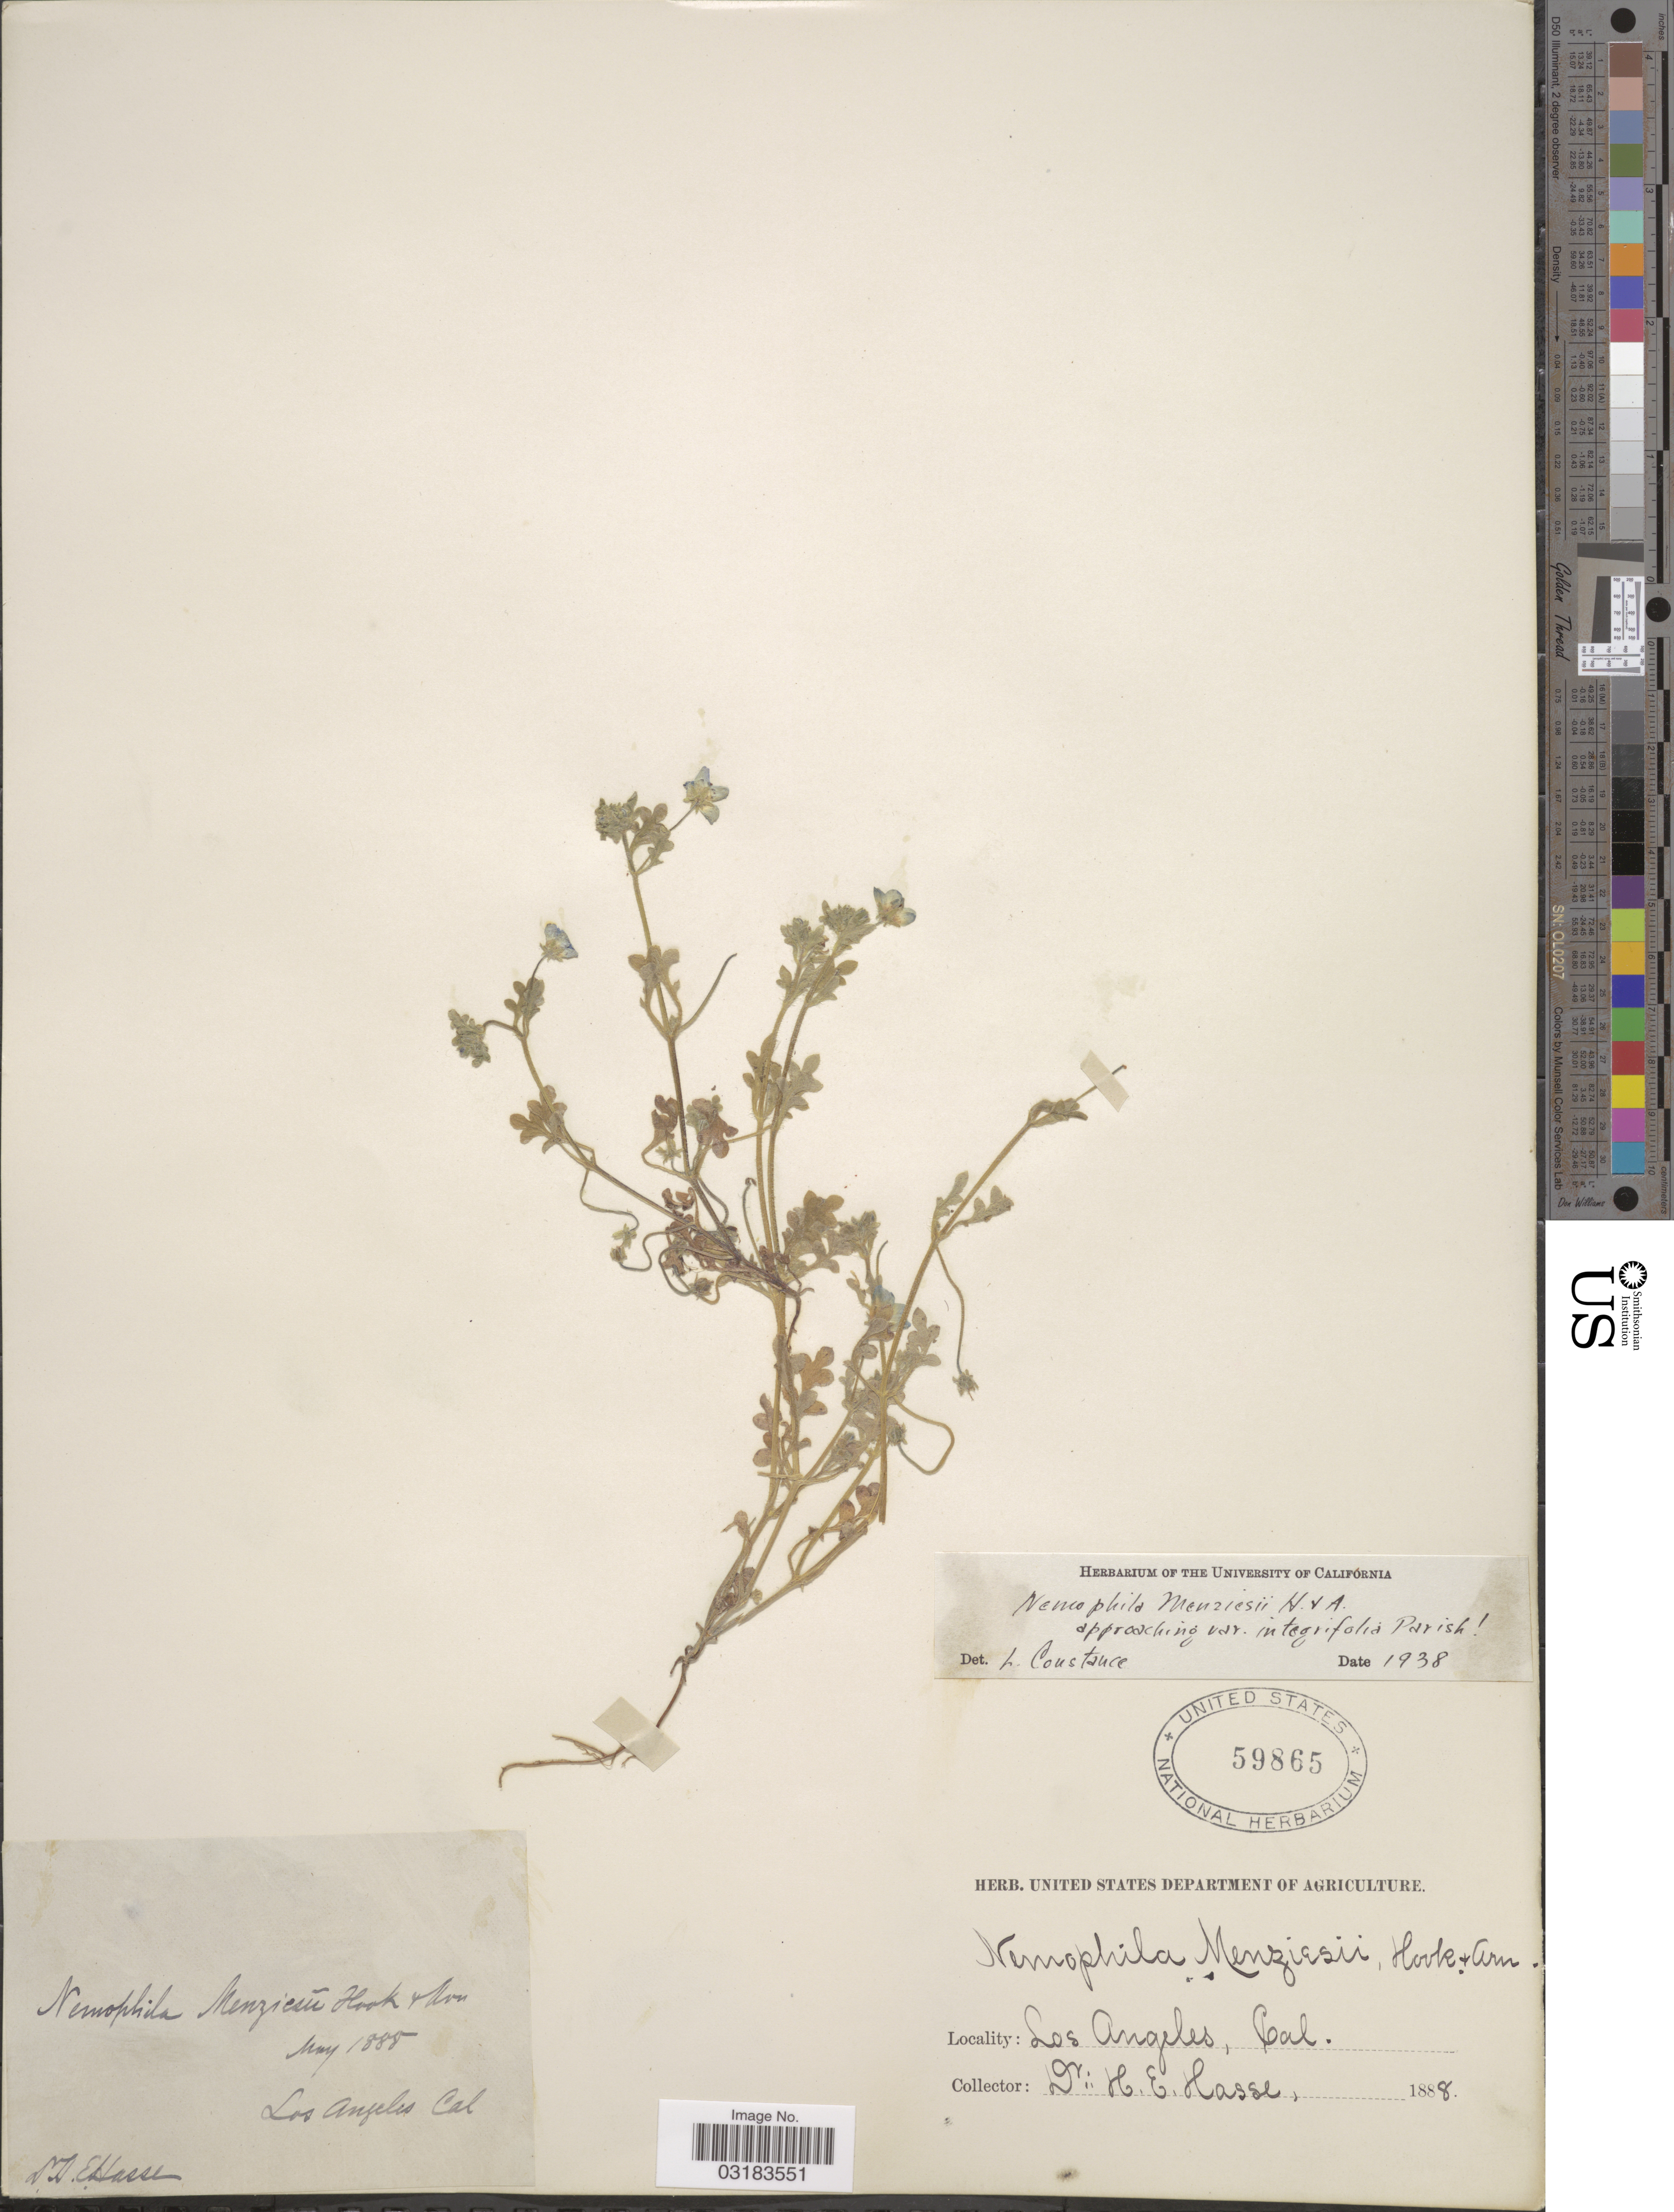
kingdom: Plantae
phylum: Tracheophyta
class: Magnoliopsida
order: Boraginales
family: Hydrophyllaceae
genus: Nemophila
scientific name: Nemophila menziesii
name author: Hook. & Arn.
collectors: H. E. Hasse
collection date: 1888-05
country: United States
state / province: California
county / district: Los Angeles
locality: Los Angeles.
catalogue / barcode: US 59865